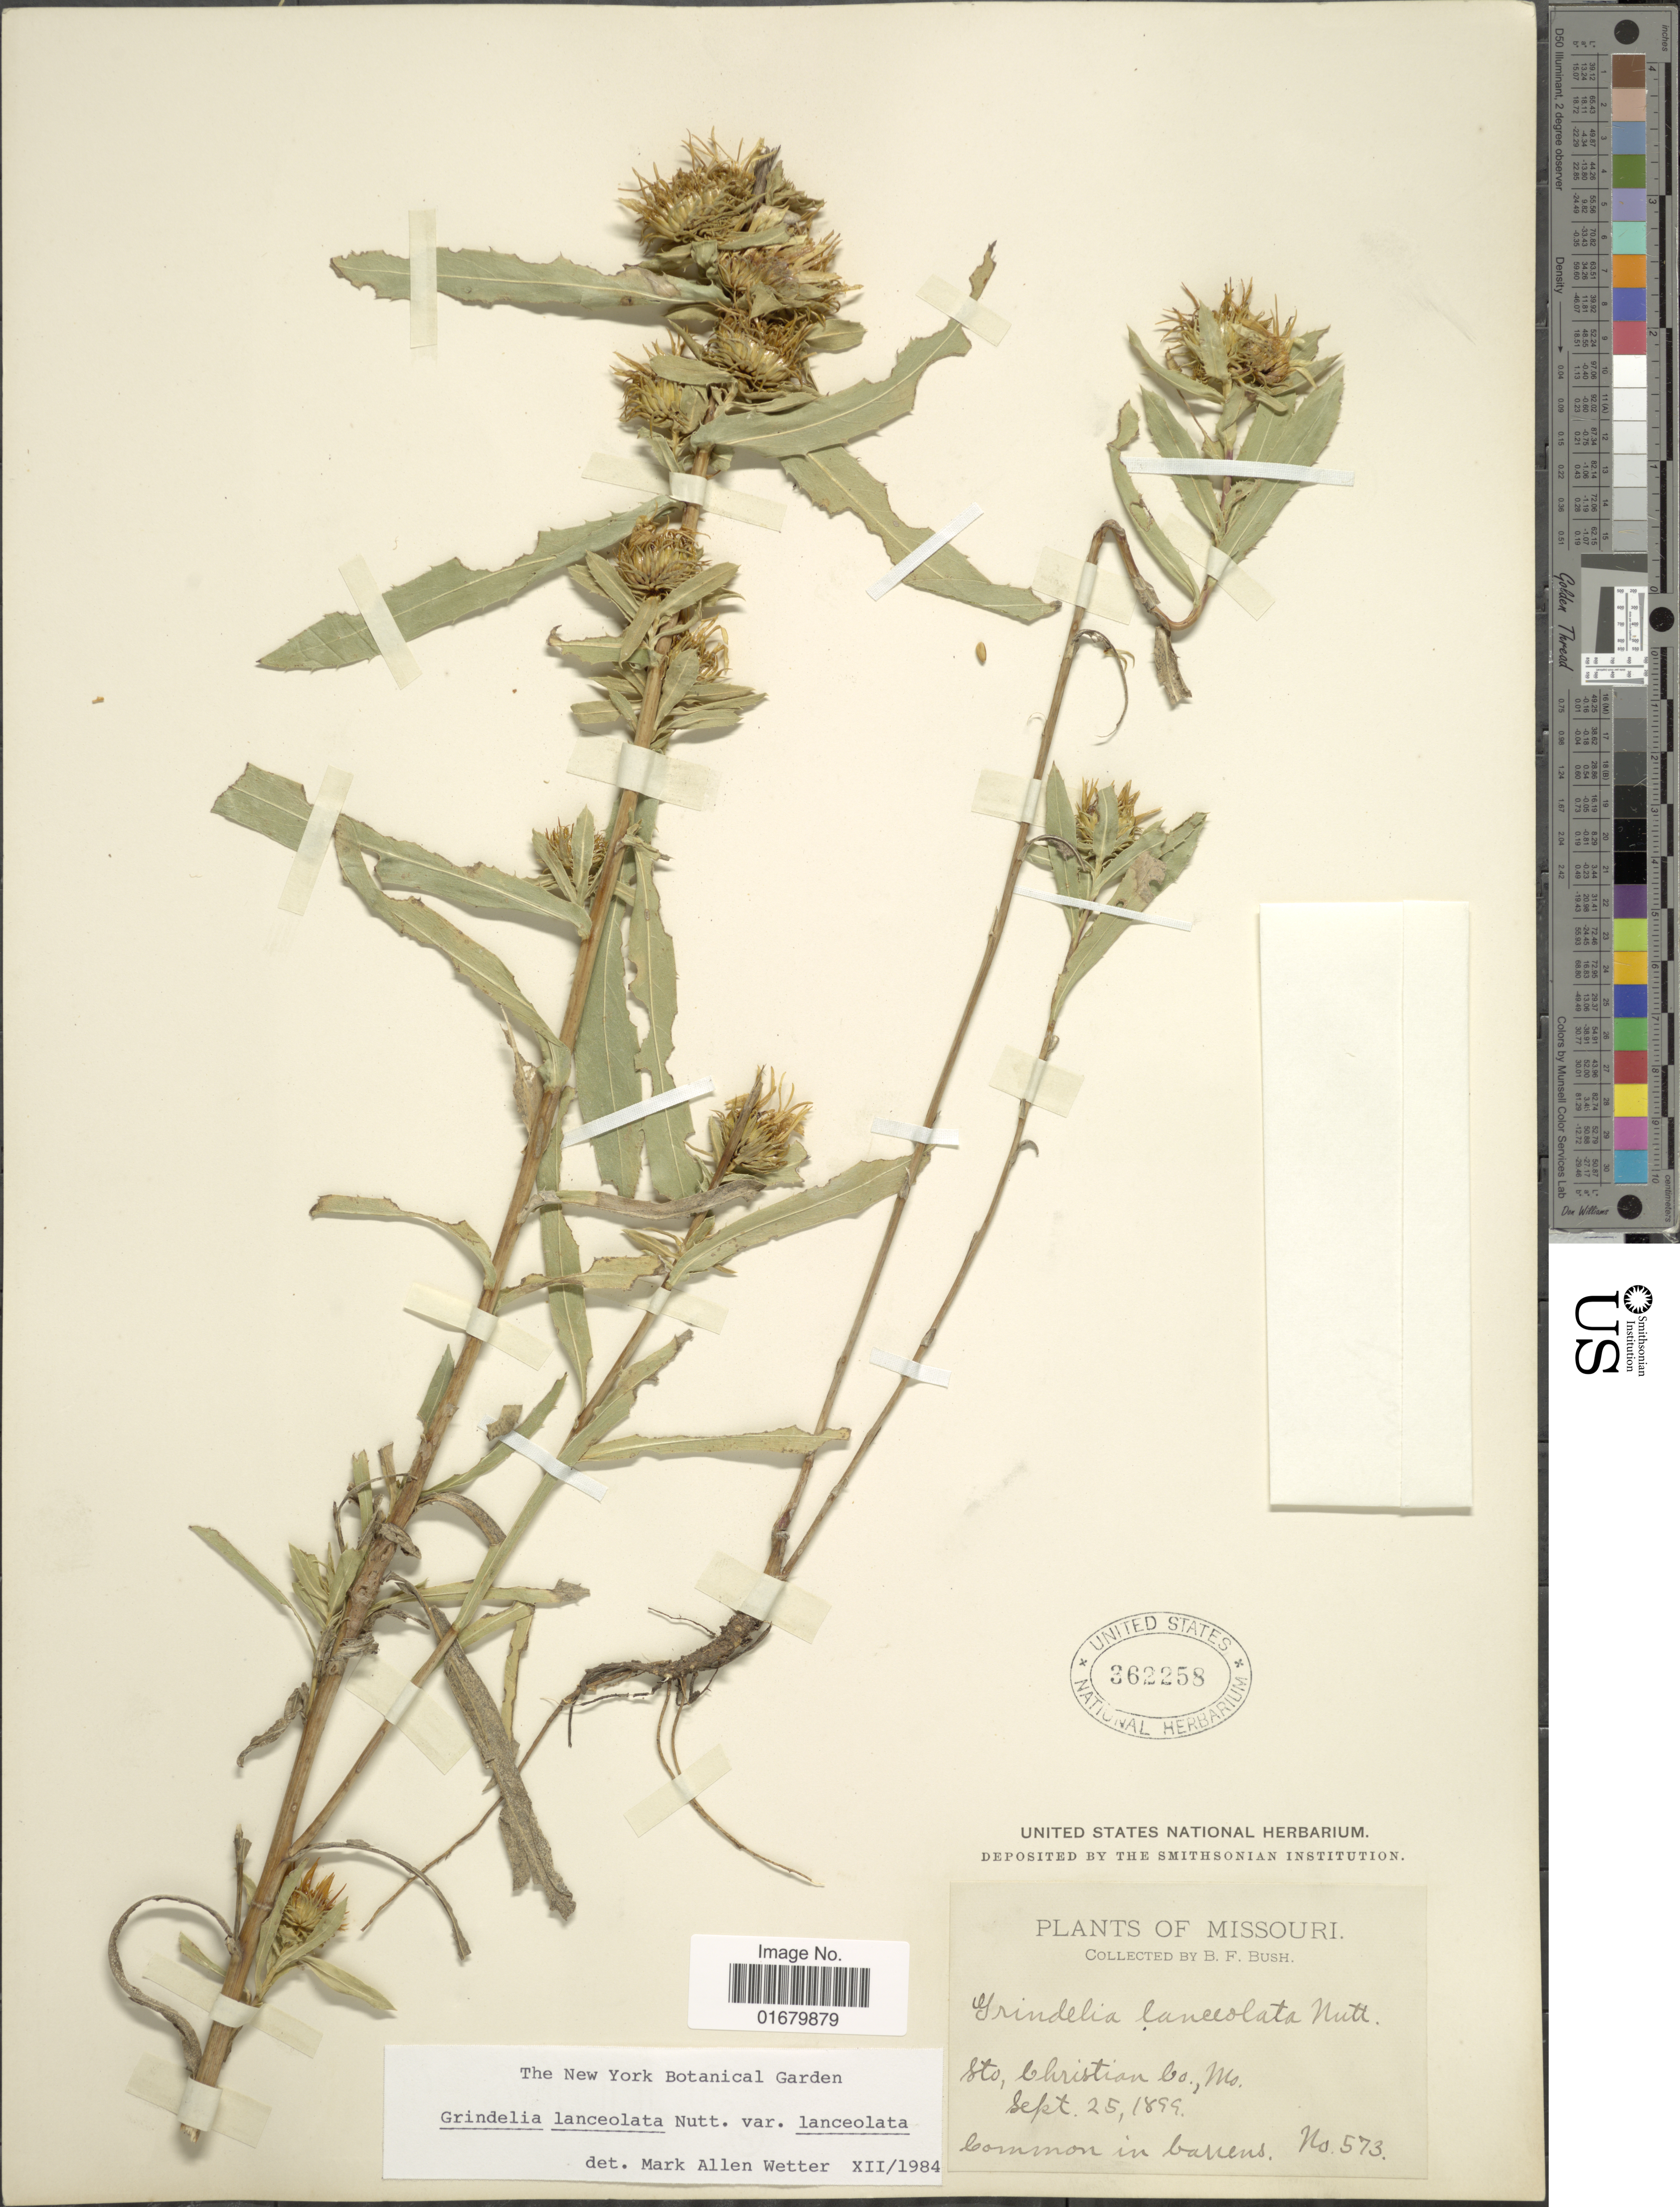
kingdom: Plantae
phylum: Tracheophyta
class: Magnoliopsida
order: Asterales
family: Asteraceae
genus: Grindelia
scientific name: Grindelia lanceolata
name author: Nutt.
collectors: B. F. Bush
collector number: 573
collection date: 1899-09-25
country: United States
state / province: Missouri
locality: Sto. Christian Co.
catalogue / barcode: US 362258